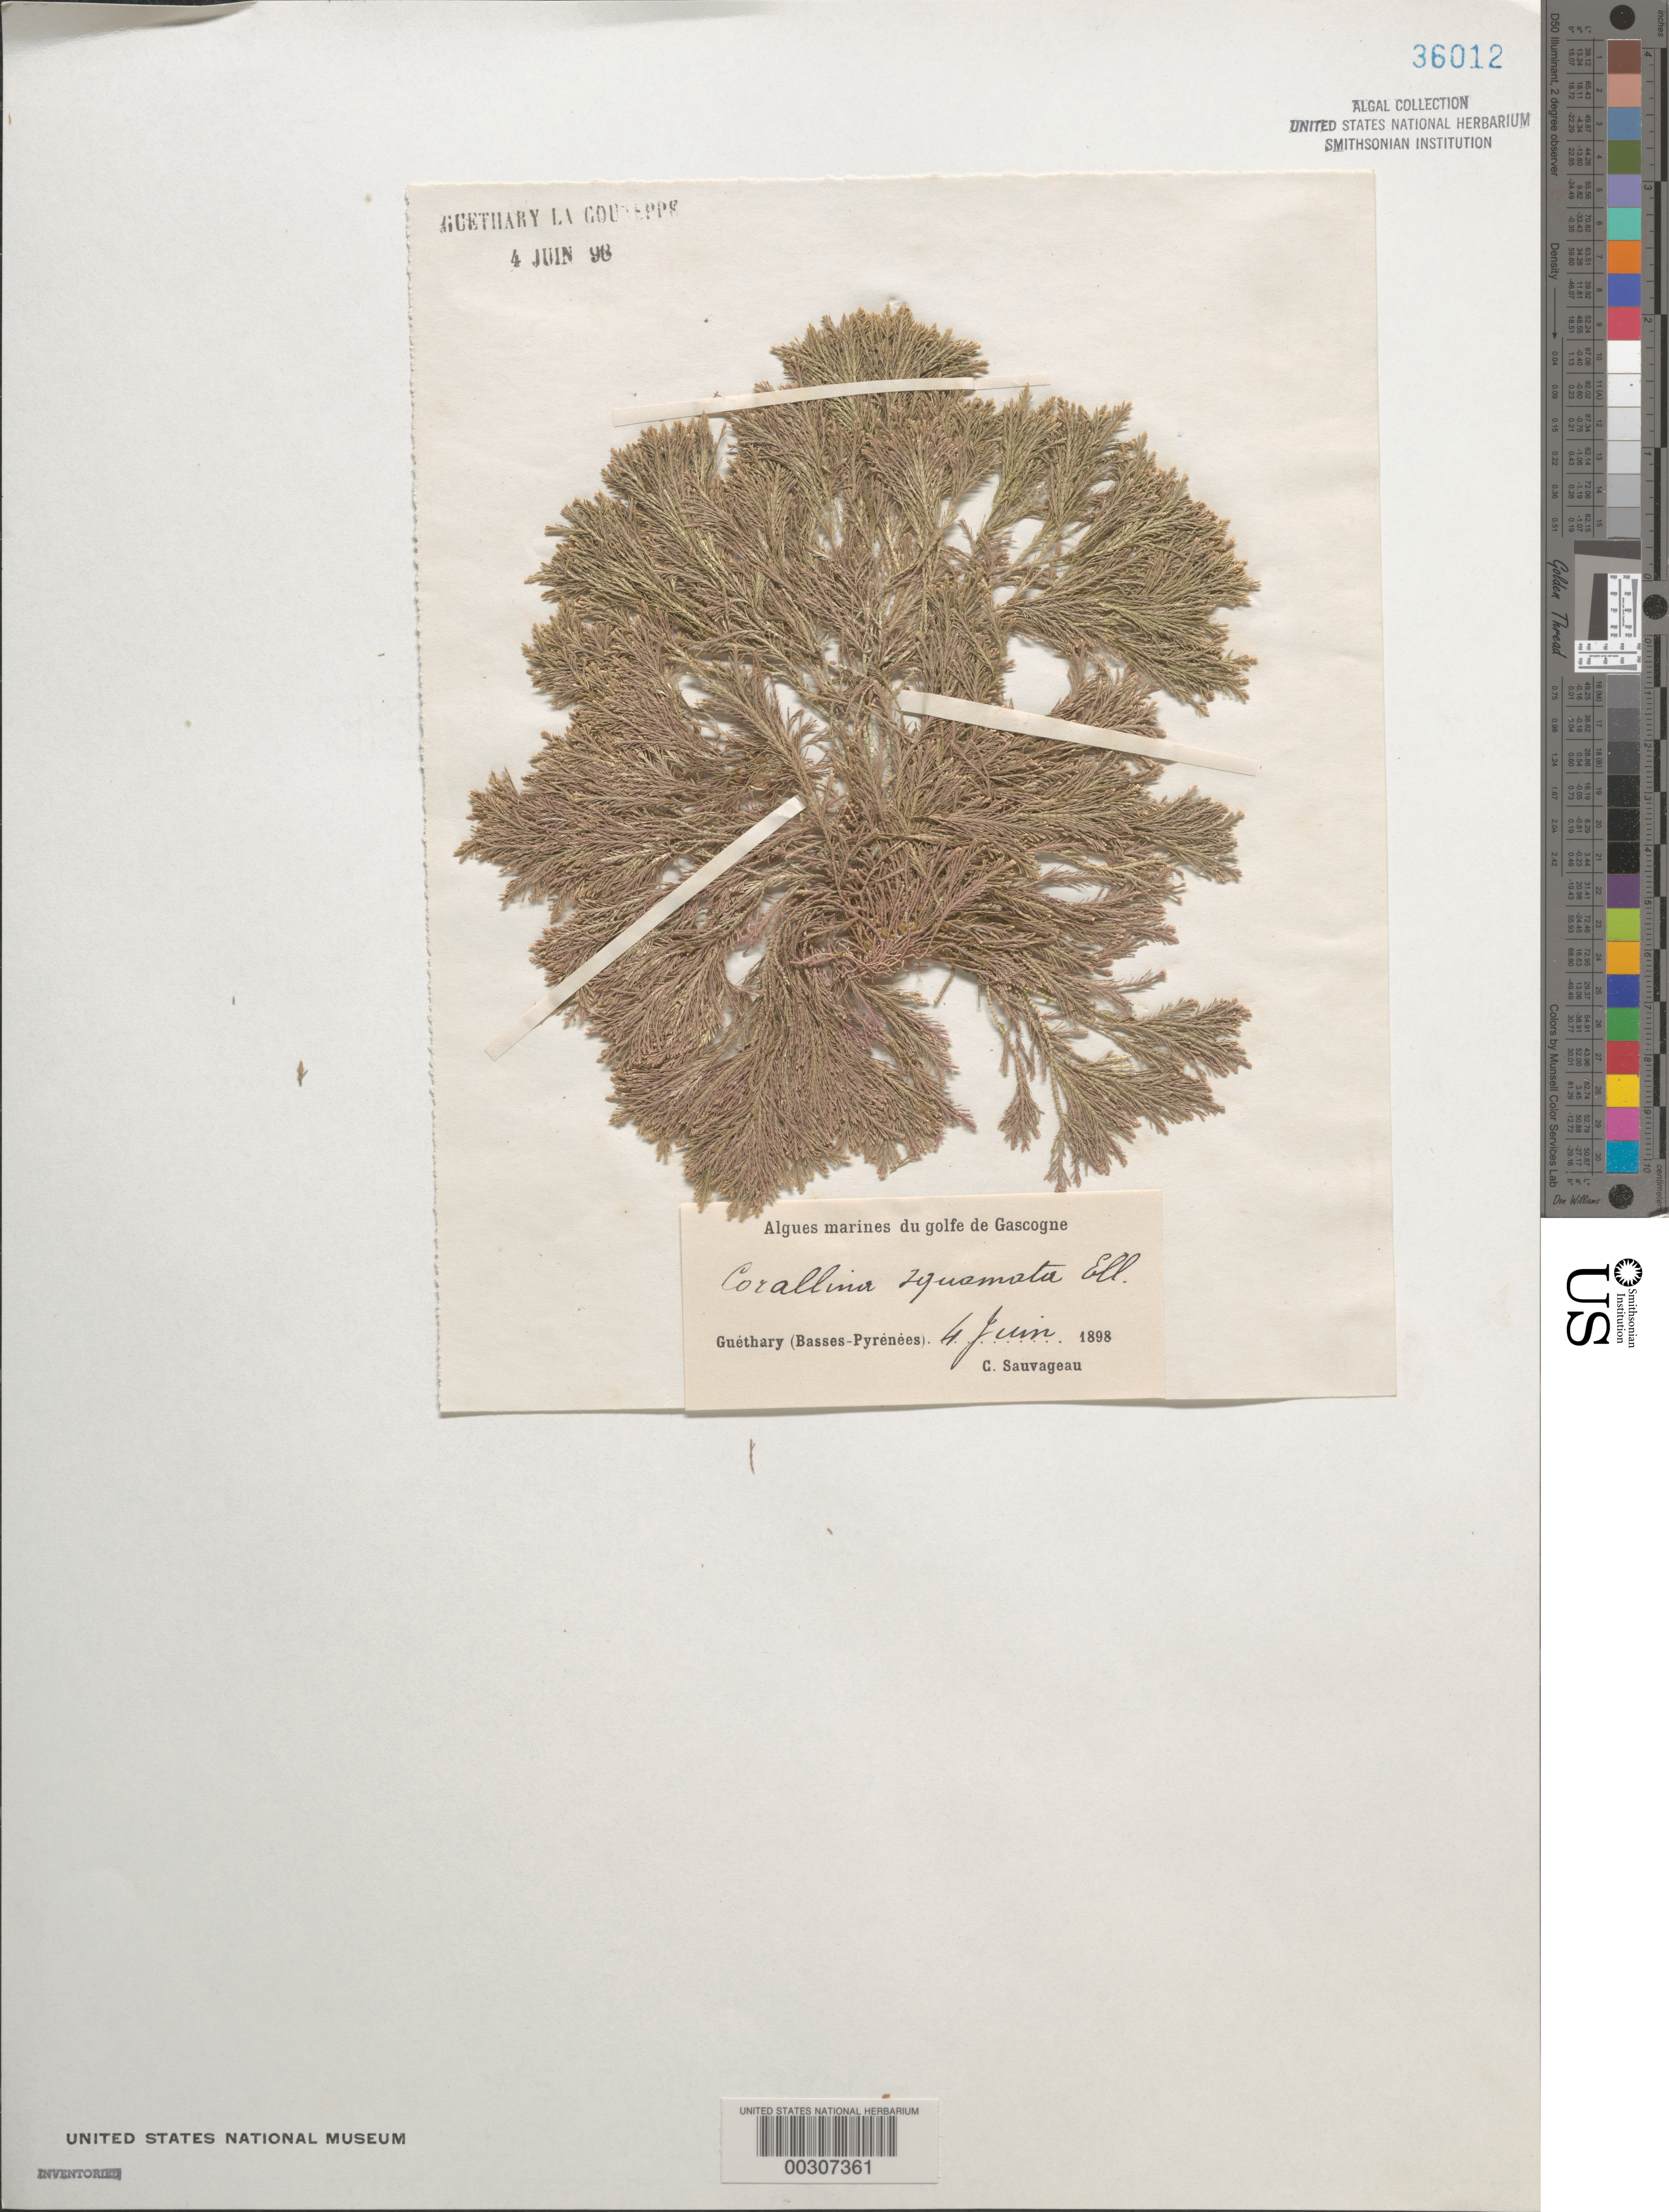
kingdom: Plantae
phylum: Rhodophyta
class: Florideophyceae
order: Corallinales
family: Corallinaceae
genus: Jania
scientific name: Jania squamata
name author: (L.) J.H. Kim et al.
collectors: C. F. Sauvageau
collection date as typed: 04 Jun 1898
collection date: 1898-06-04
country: France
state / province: Nouvelle-Aquitaine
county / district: Pyrénées-Atlantiques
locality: Guethary La Goureppe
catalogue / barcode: US 36012